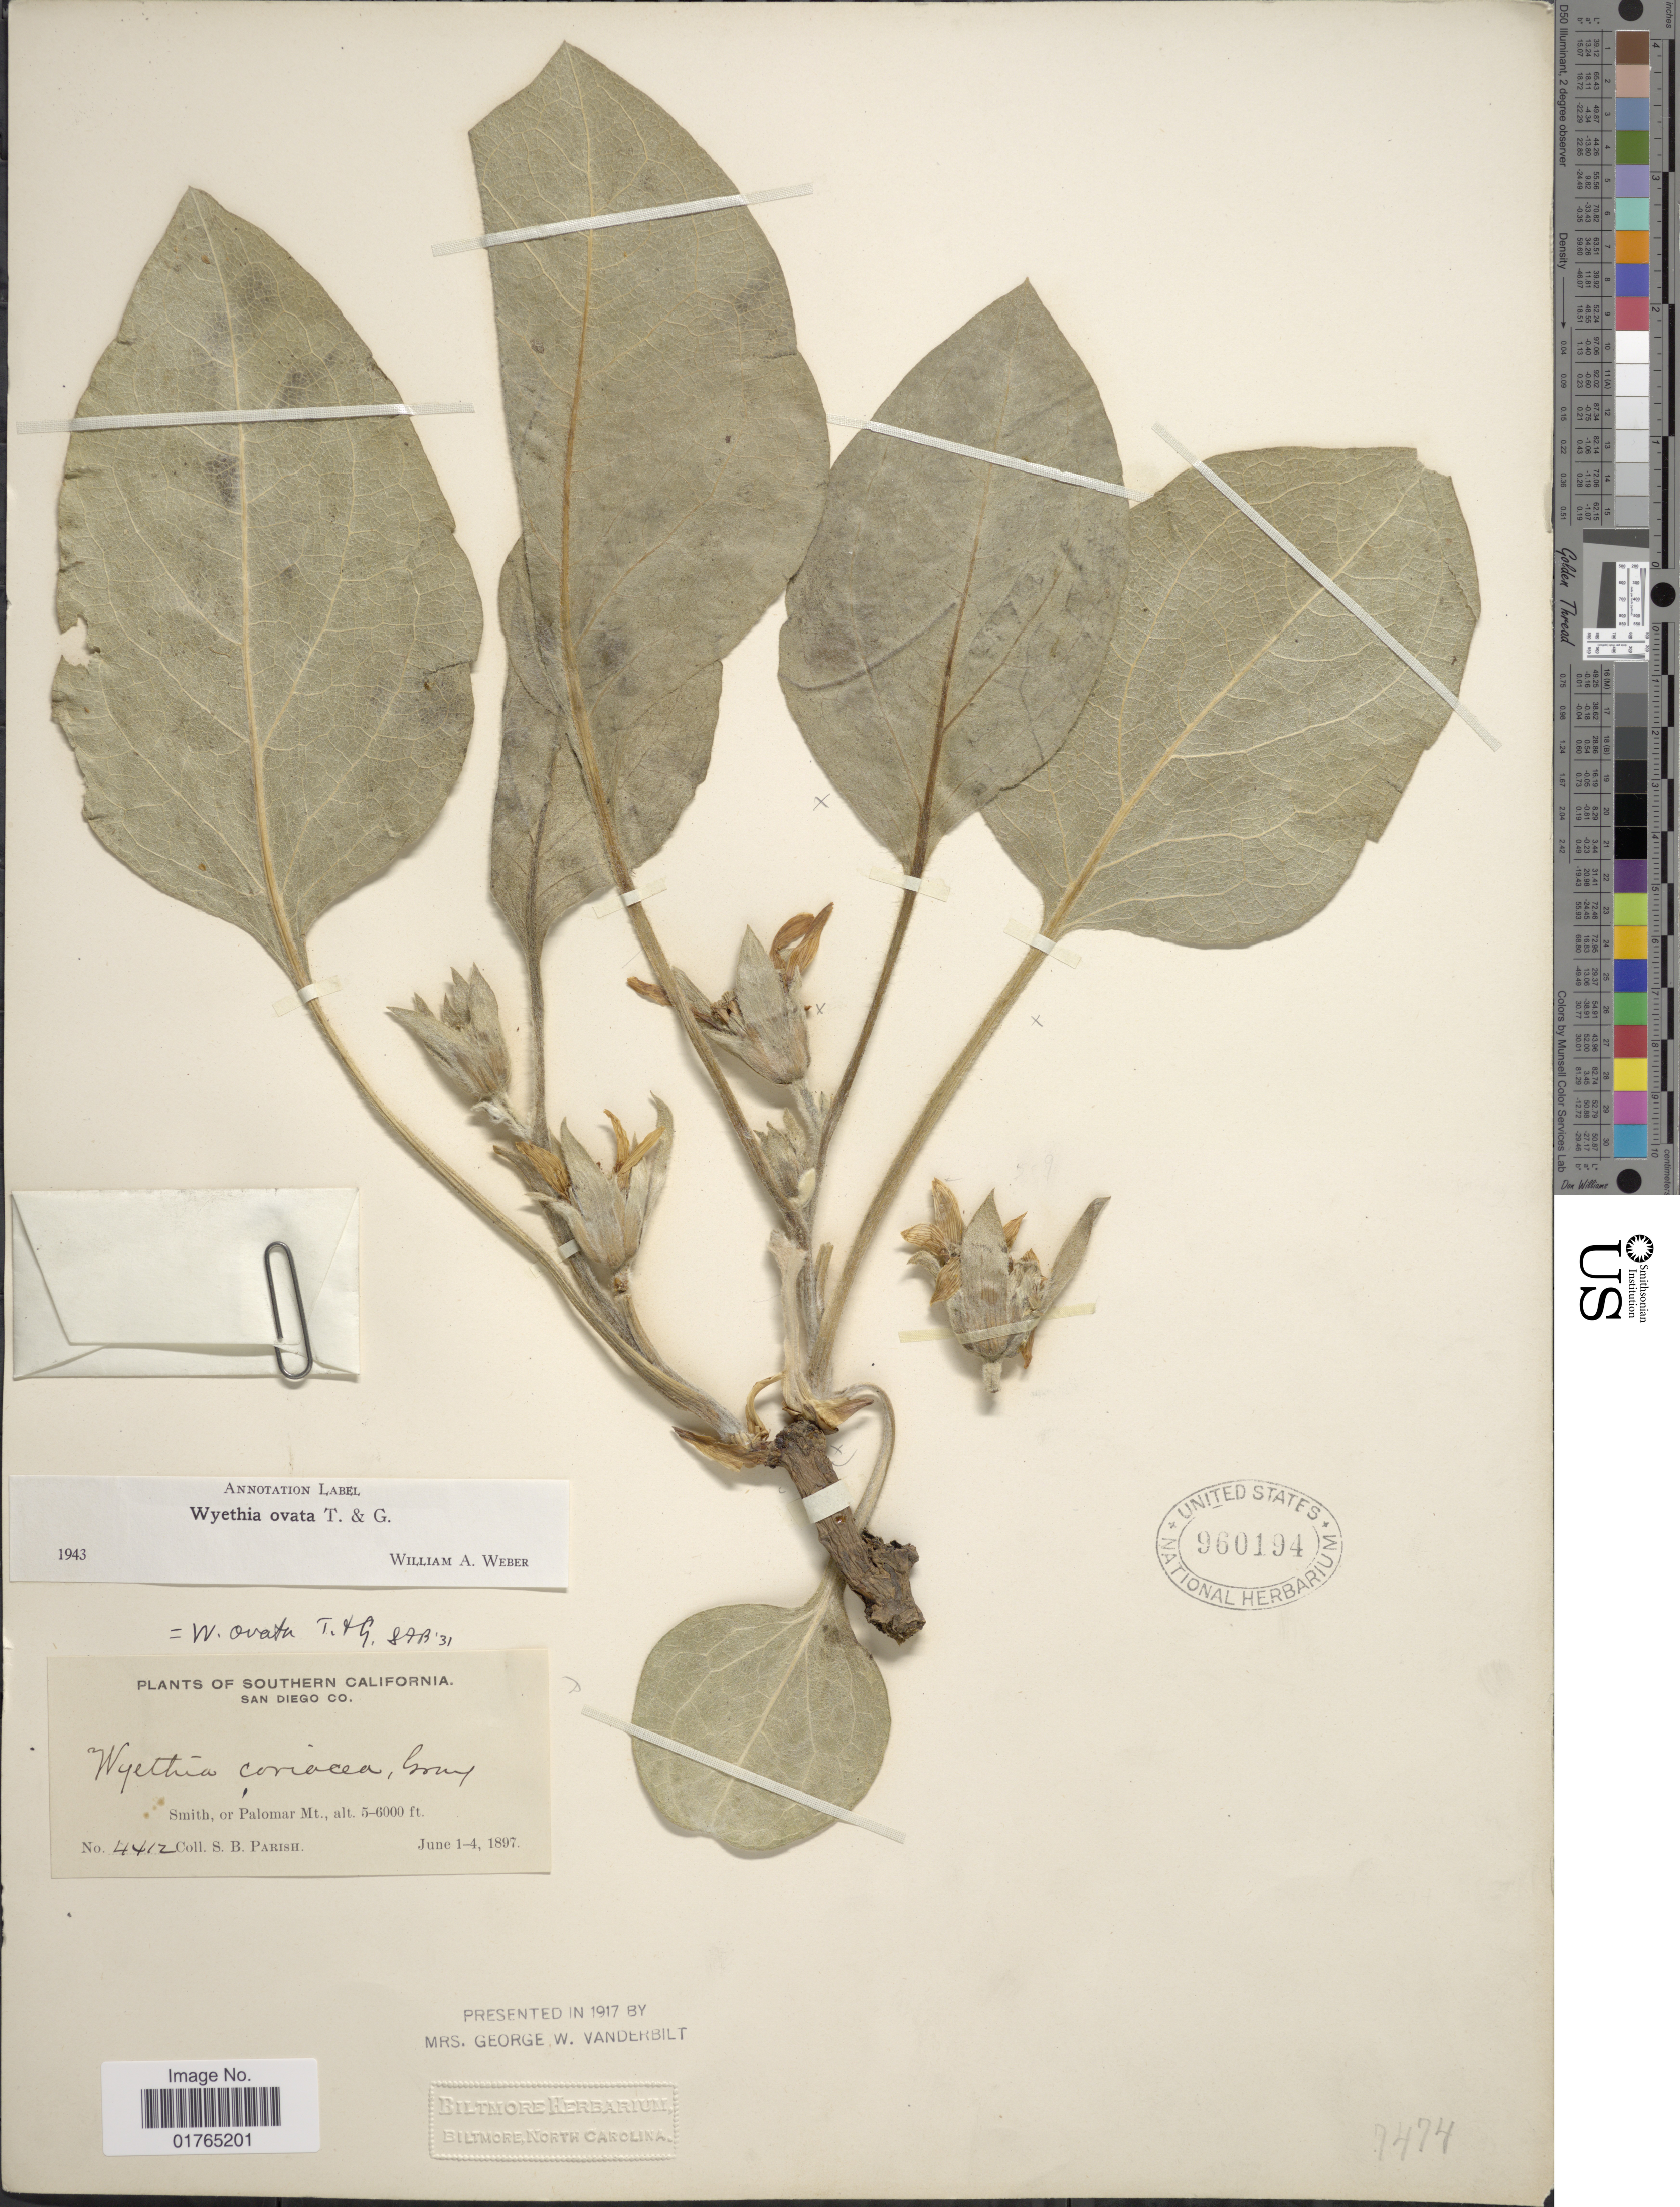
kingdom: Plantae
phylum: Tracheophyta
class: Magnoliopsida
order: Asterales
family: Asteraceae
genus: Wyethia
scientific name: Wyethia ovata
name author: Torr. & A. Gray in Emory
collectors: S. B. Parish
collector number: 4412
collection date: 1897-06-01/1897-06-04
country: United States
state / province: California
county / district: San Diego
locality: Southern California, San Diego Co., Smith or Palomar Mt.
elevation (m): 1524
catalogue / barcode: US 960194